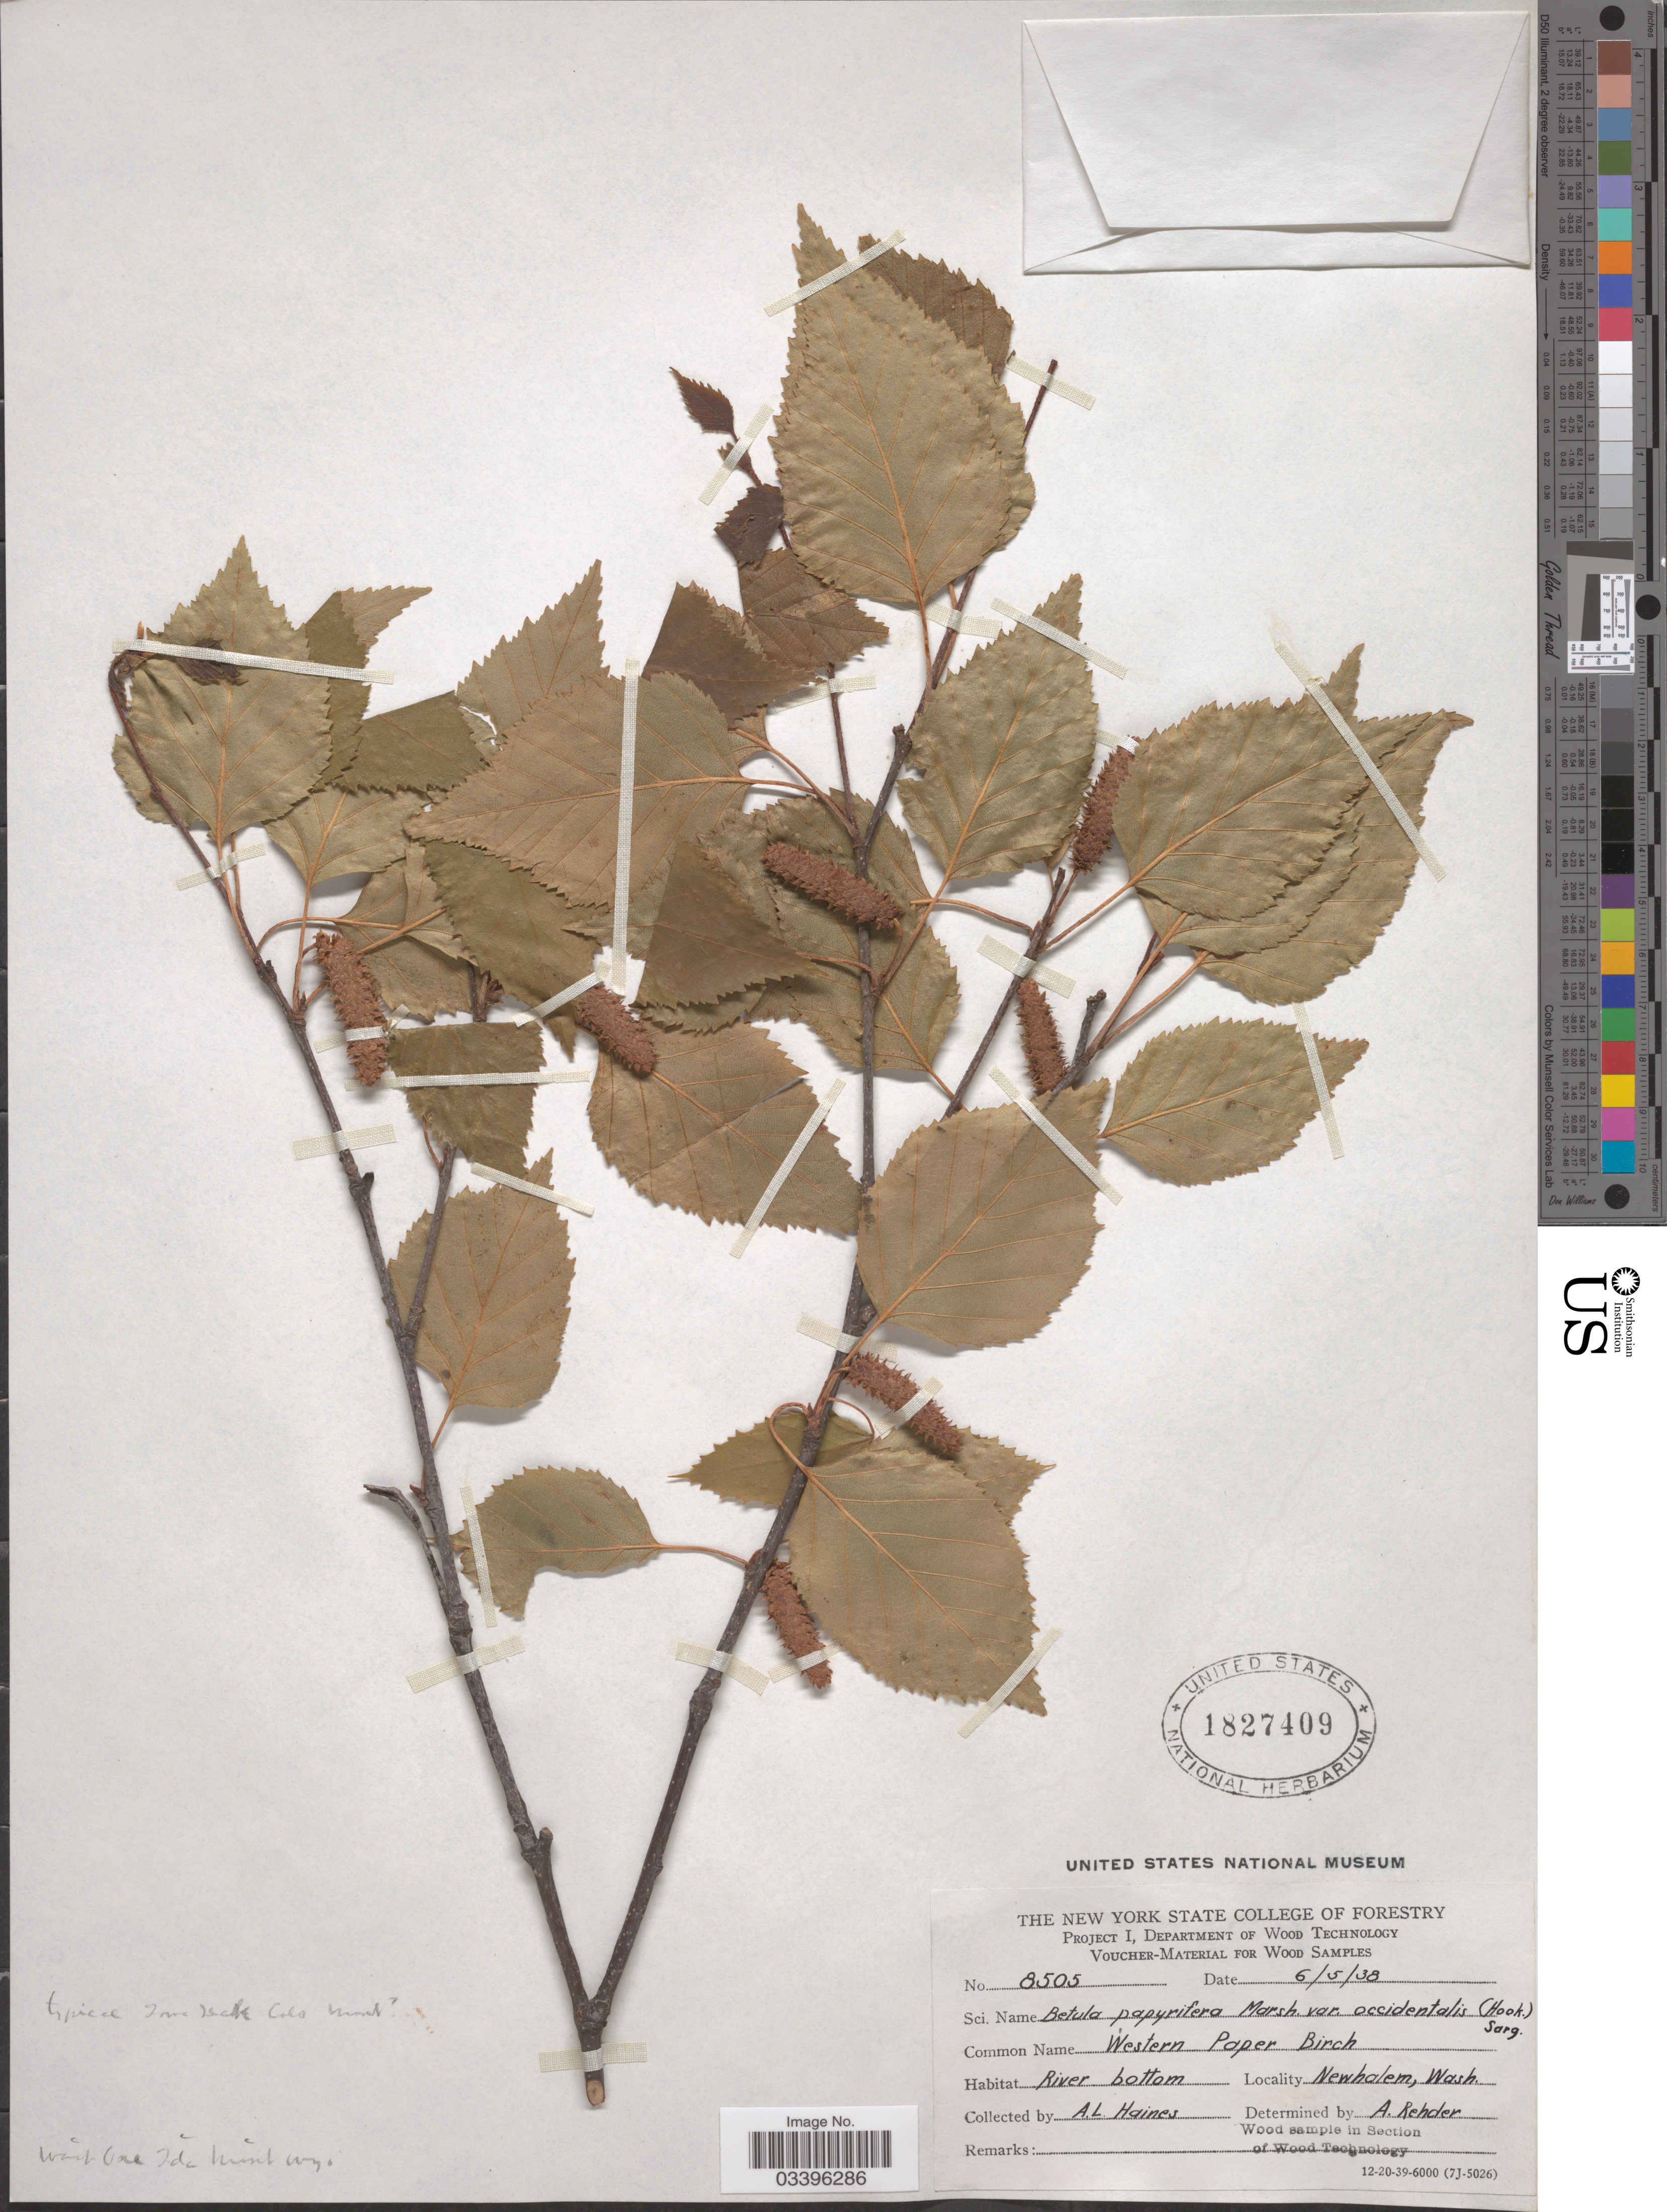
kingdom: Plantae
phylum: Tracheophyta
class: Magnoliopsida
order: Fagales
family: Betulaceae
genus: Betula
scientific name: Betula occidentalis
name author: Hook.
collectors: A. L. Haines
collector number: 8505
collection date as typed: Transcribed d/m/y: 5/6/38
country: United States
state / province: Washington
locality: River bottom. Newhalem, Wash.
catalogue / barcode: US 1827409